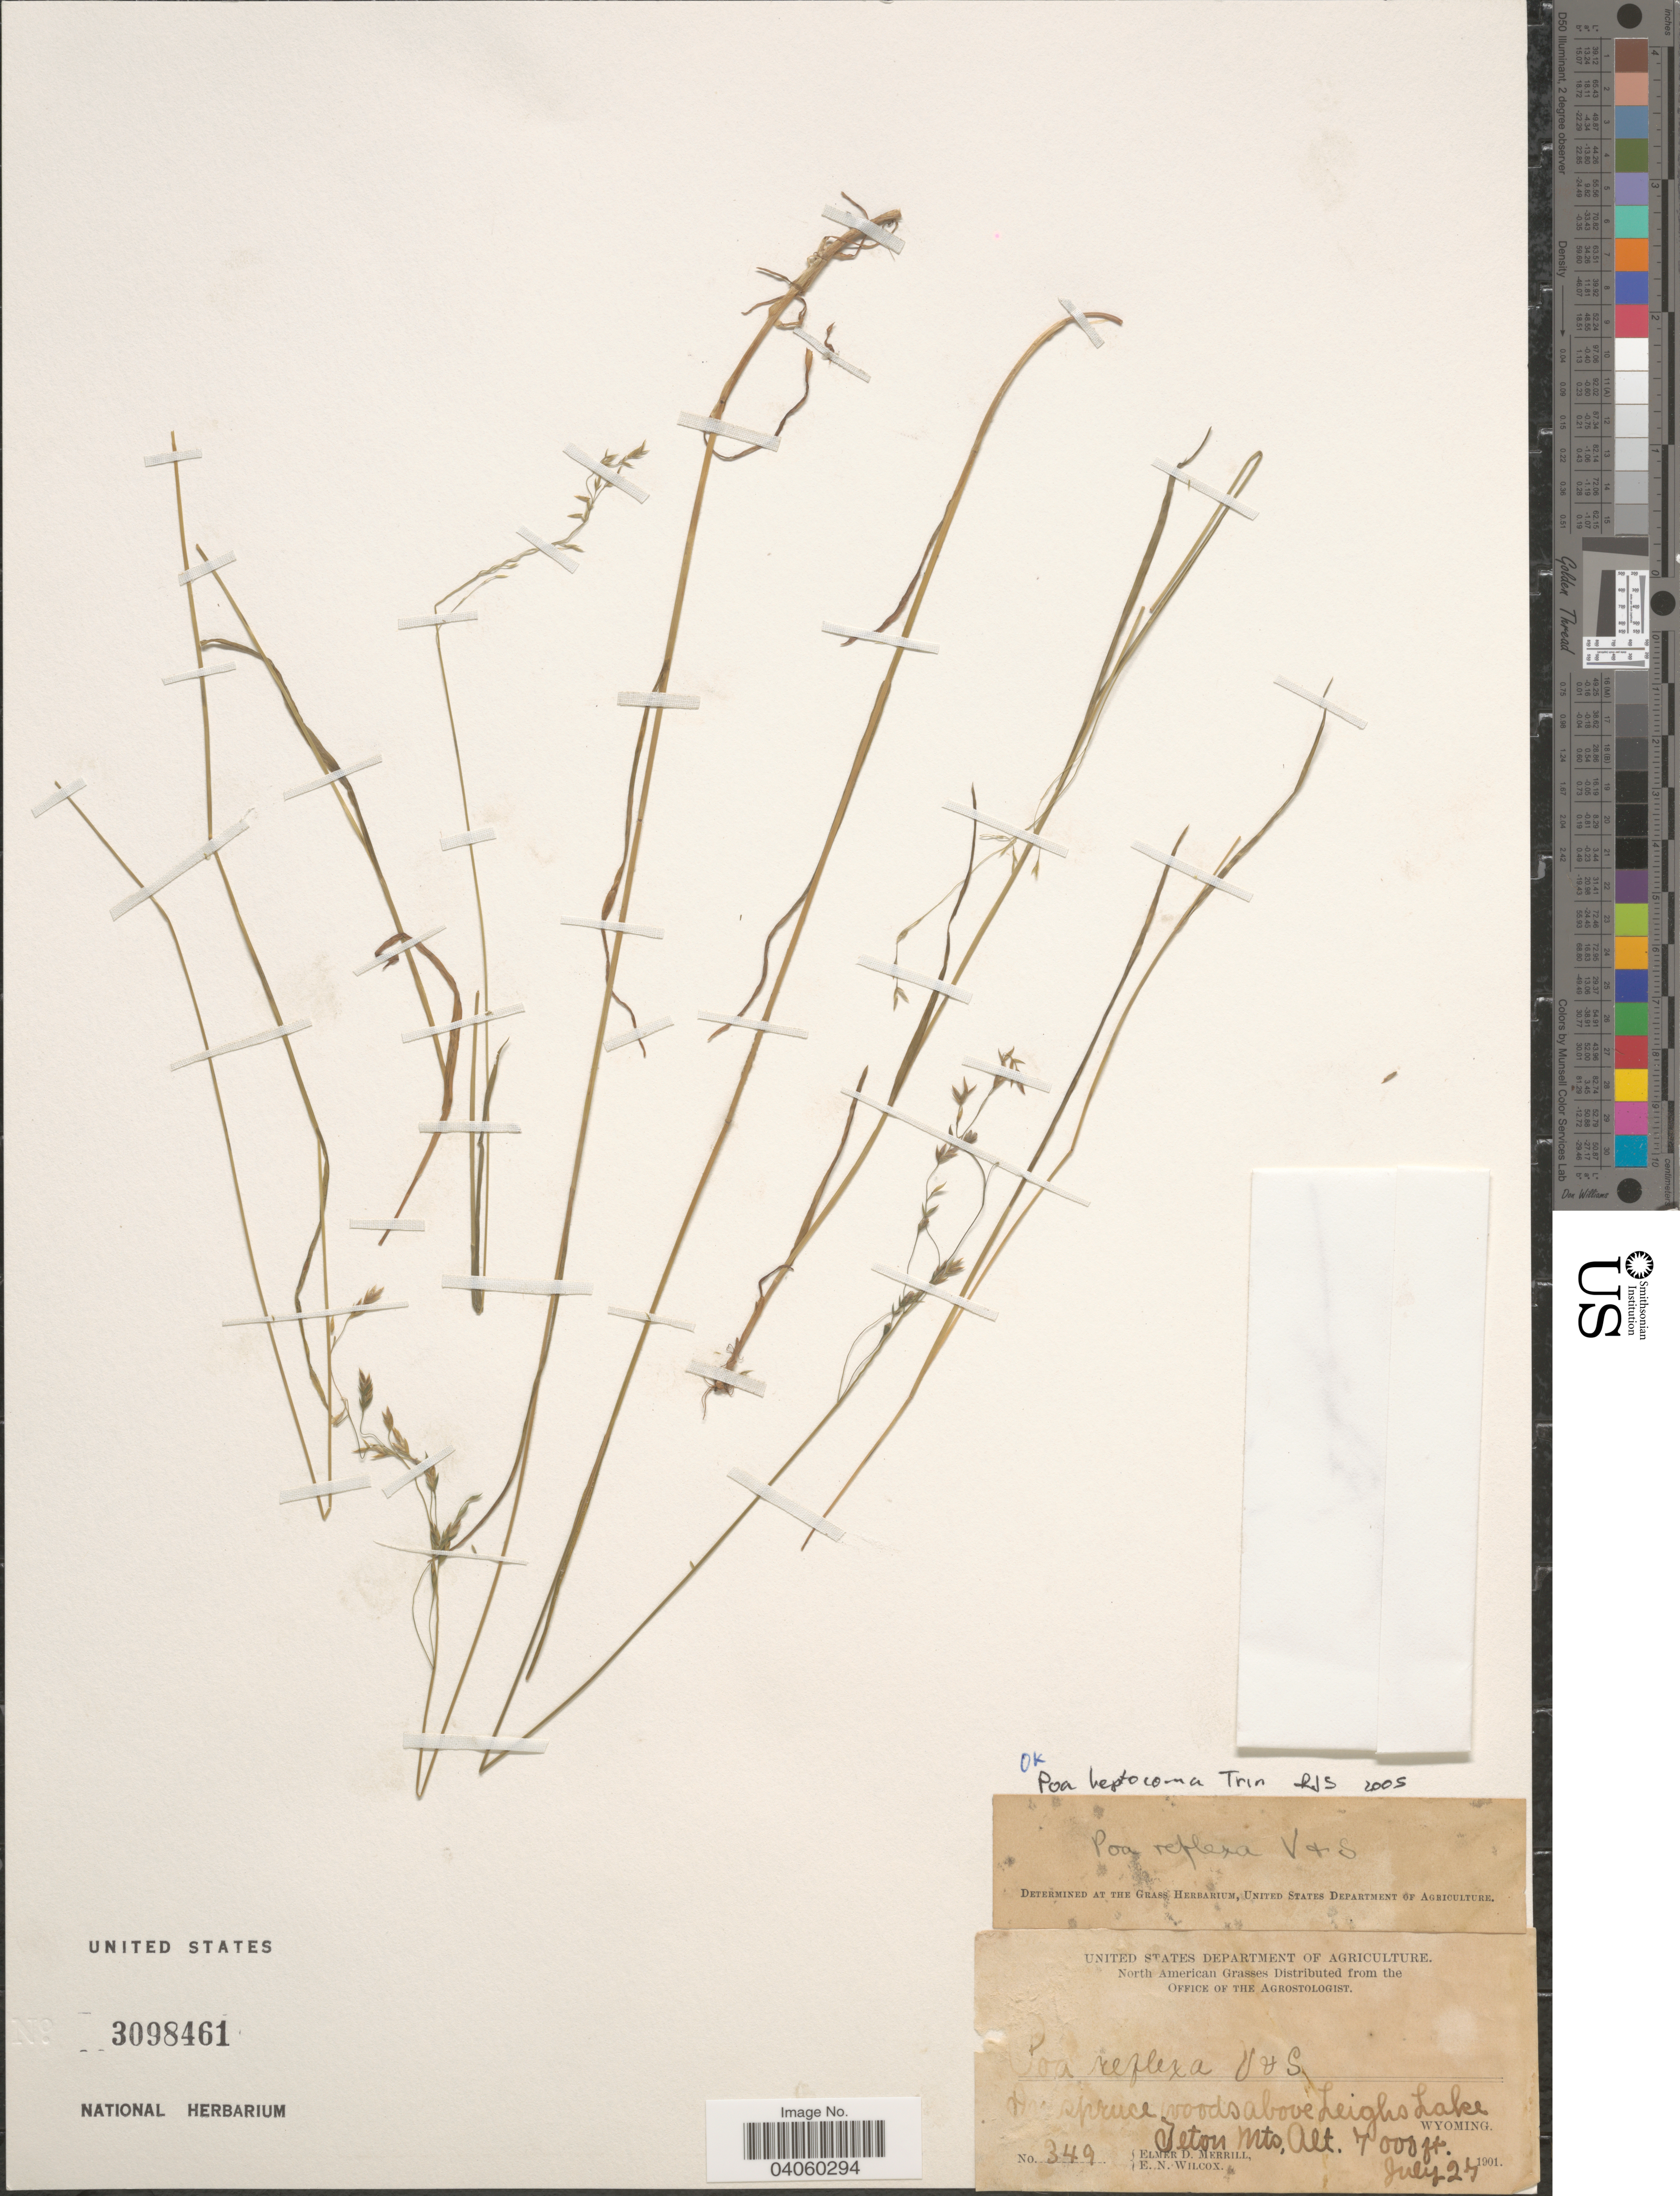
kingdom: Plantae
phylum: Tracheophyta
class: Liliopsida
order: Poales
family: Poaceae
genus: Poa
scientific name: Poa leptocoma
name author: Trin.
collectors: E. D. Merrill & E. Wilcox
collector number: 349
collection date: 1901-07-27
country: United States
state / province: Wyoming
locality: Above Leighs Lake, Teton Mts.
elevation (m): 2134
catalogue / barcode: US 3098461